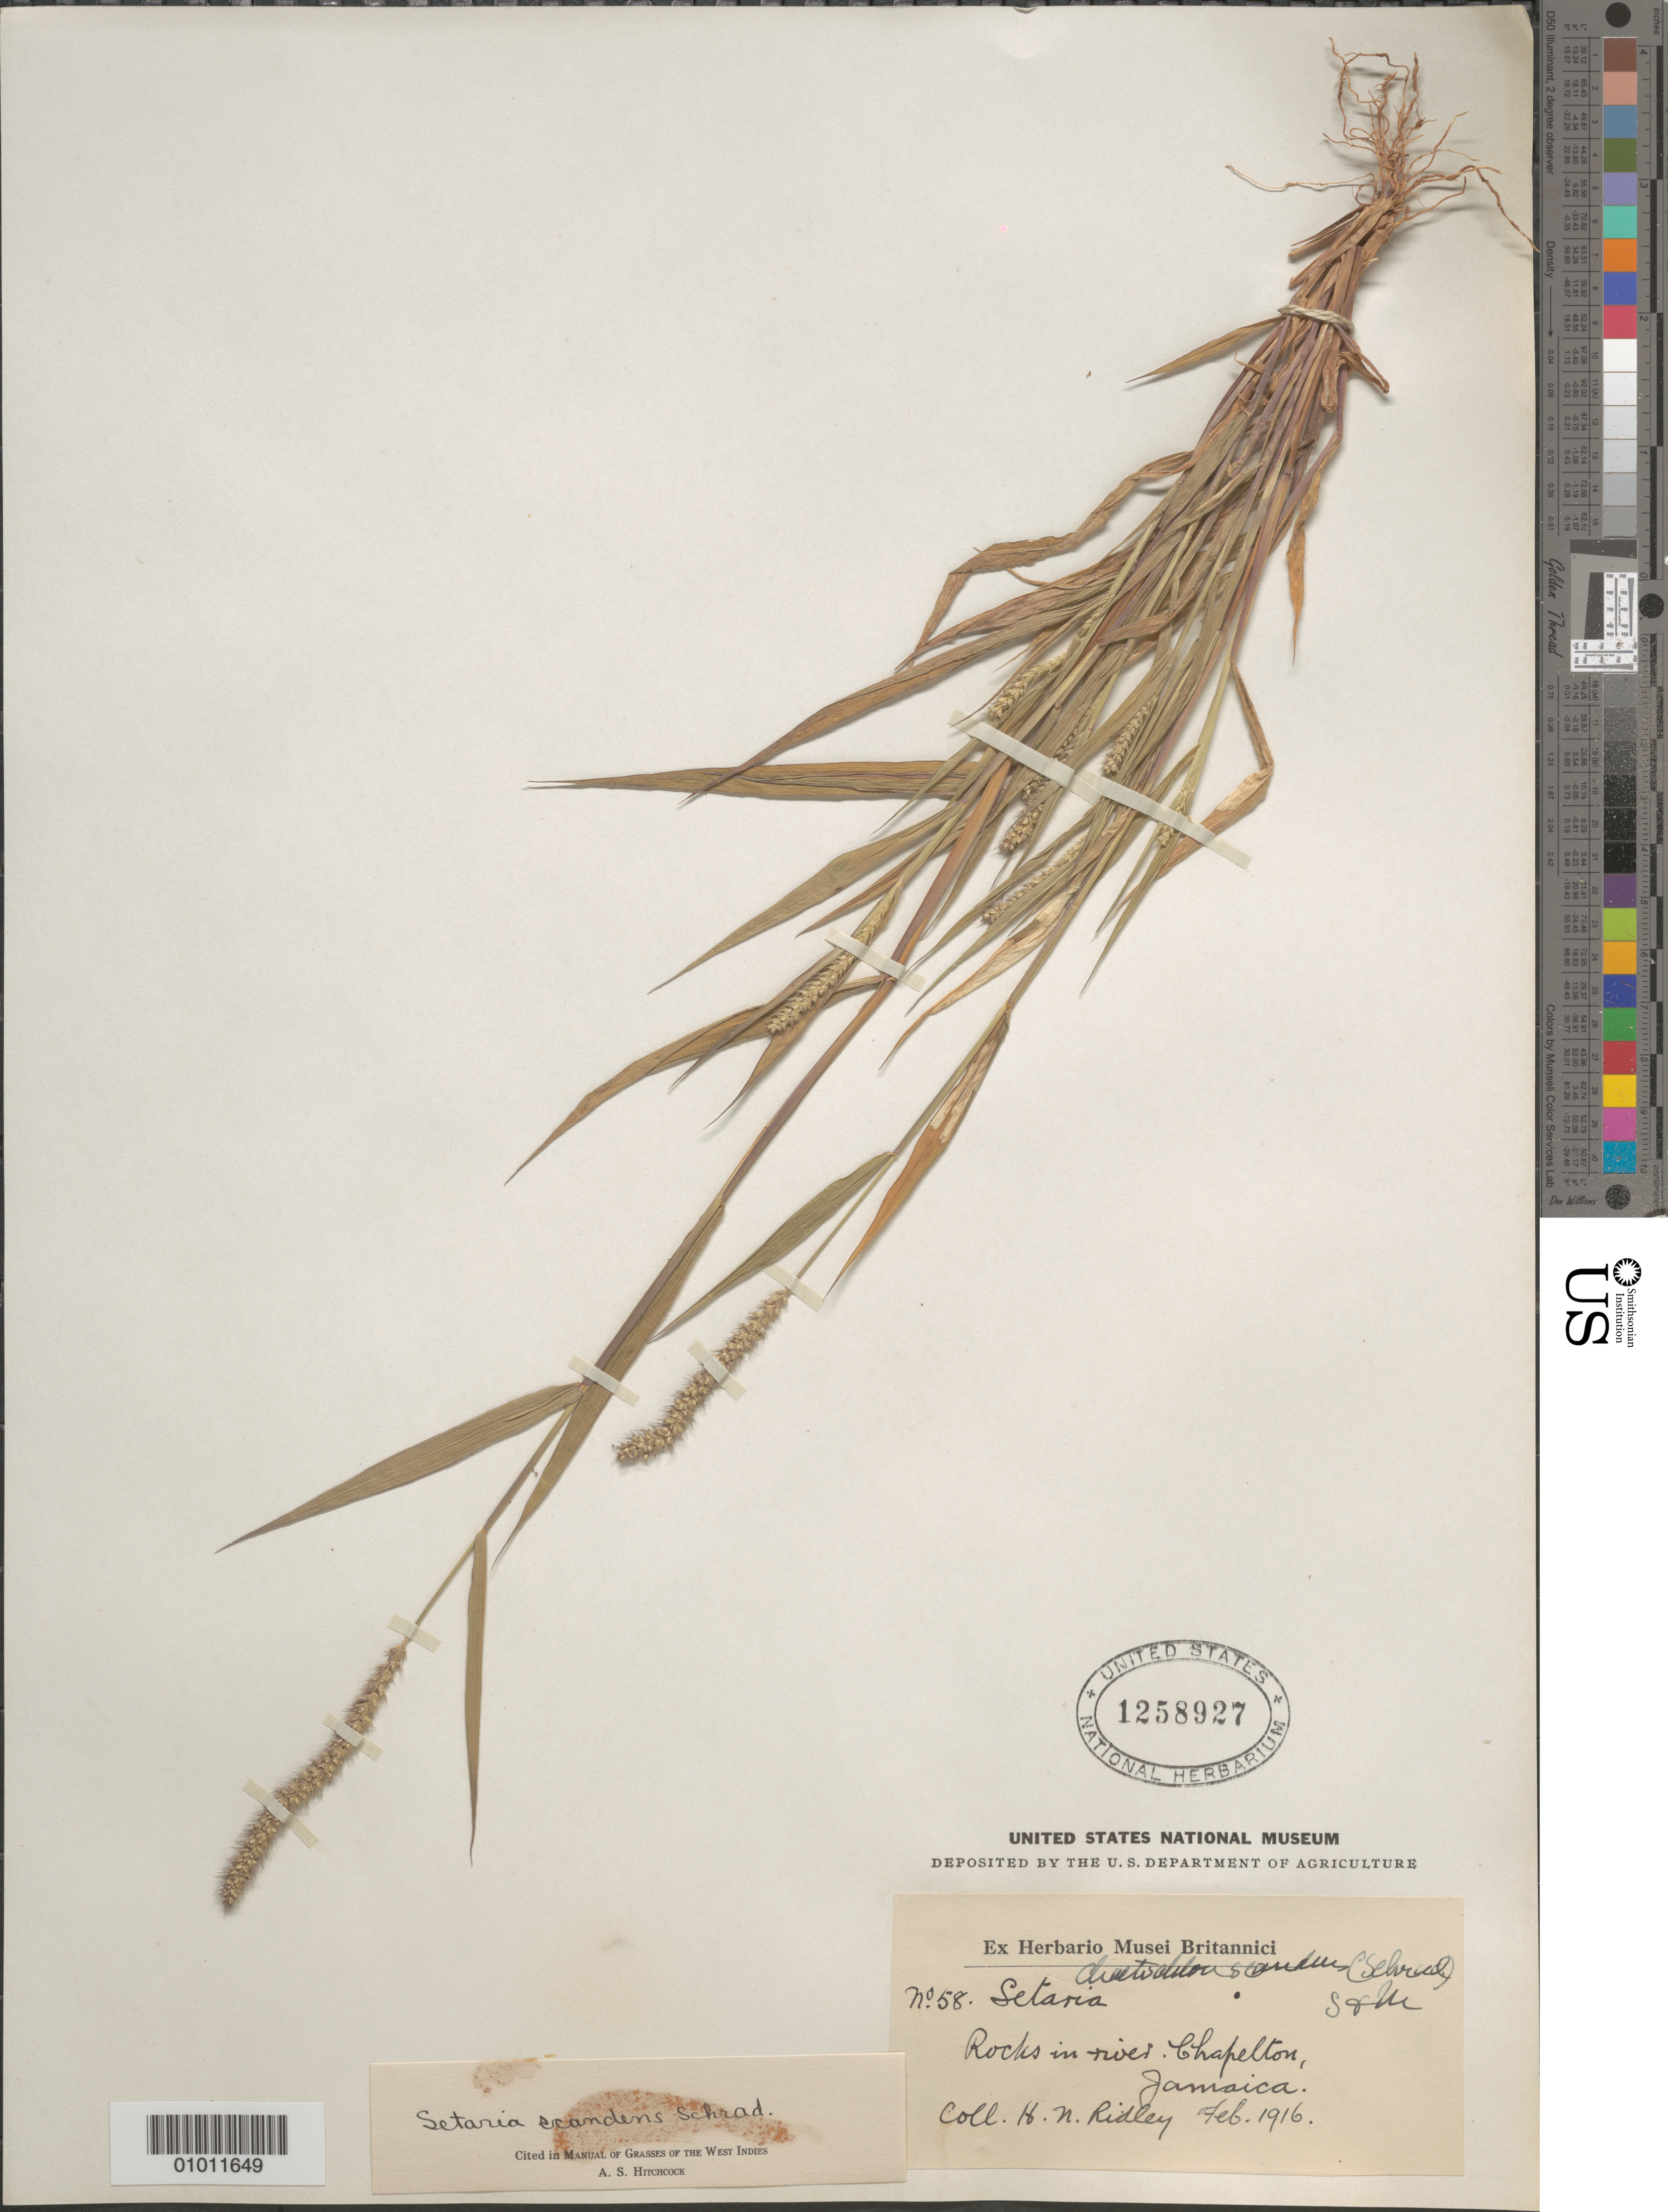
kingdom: Plantae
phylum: Tracheophyta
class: Liliopsida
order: Poales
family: Poaceae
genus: Setaria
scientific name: Setaria scandens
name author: Schrad.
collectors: H. N. Ridley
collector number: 58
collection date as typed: Feb 1916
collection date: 1916-02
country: Jamaica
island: Jamaica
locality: Chapelton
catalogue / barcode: US 1258927